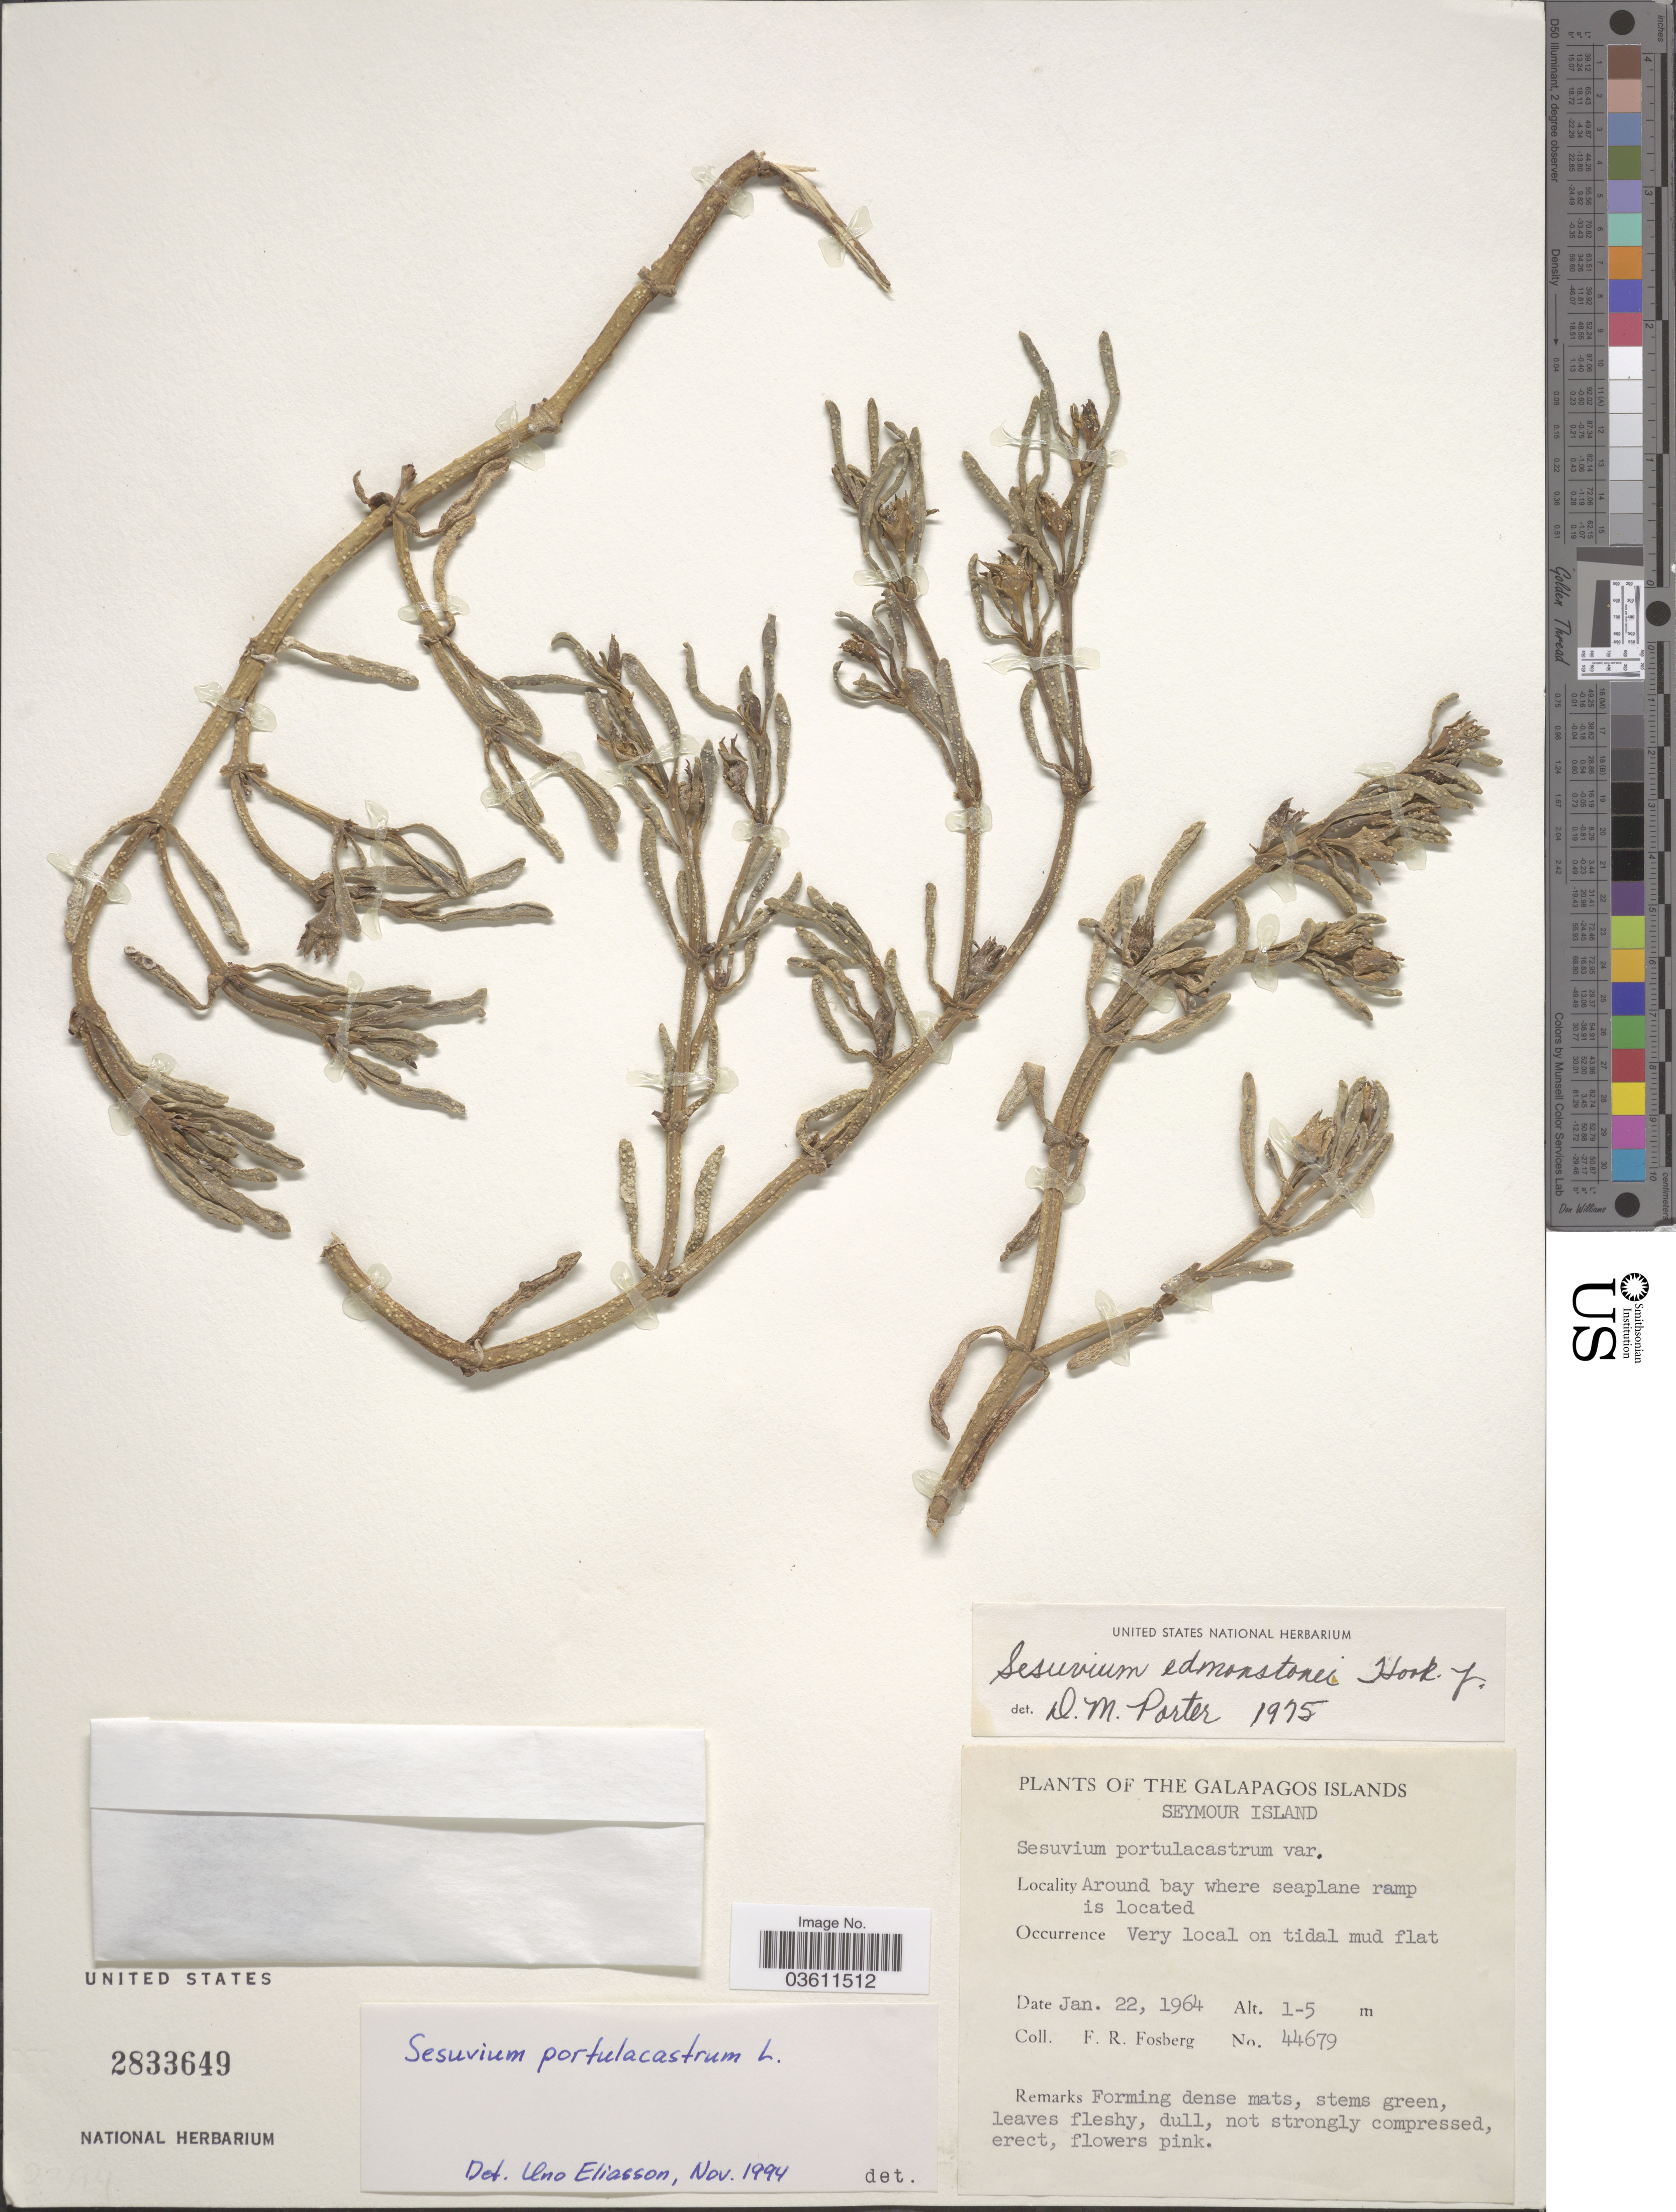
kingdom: Plantae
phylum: Tracheophyta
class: Magnoliopsida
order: Caryophyllales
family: Aizoaceae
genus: Sesuvium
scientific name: Sesuvium portulacastrum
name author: (L.) L.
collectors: F. R. Fosberg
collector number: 44679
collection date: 1964-01-22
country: Ecuador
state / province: Colón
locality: The Galapagos Islands. Seymour Island. Around bay where seeplane ramp is located.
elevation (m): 1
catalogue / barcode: US 2833649